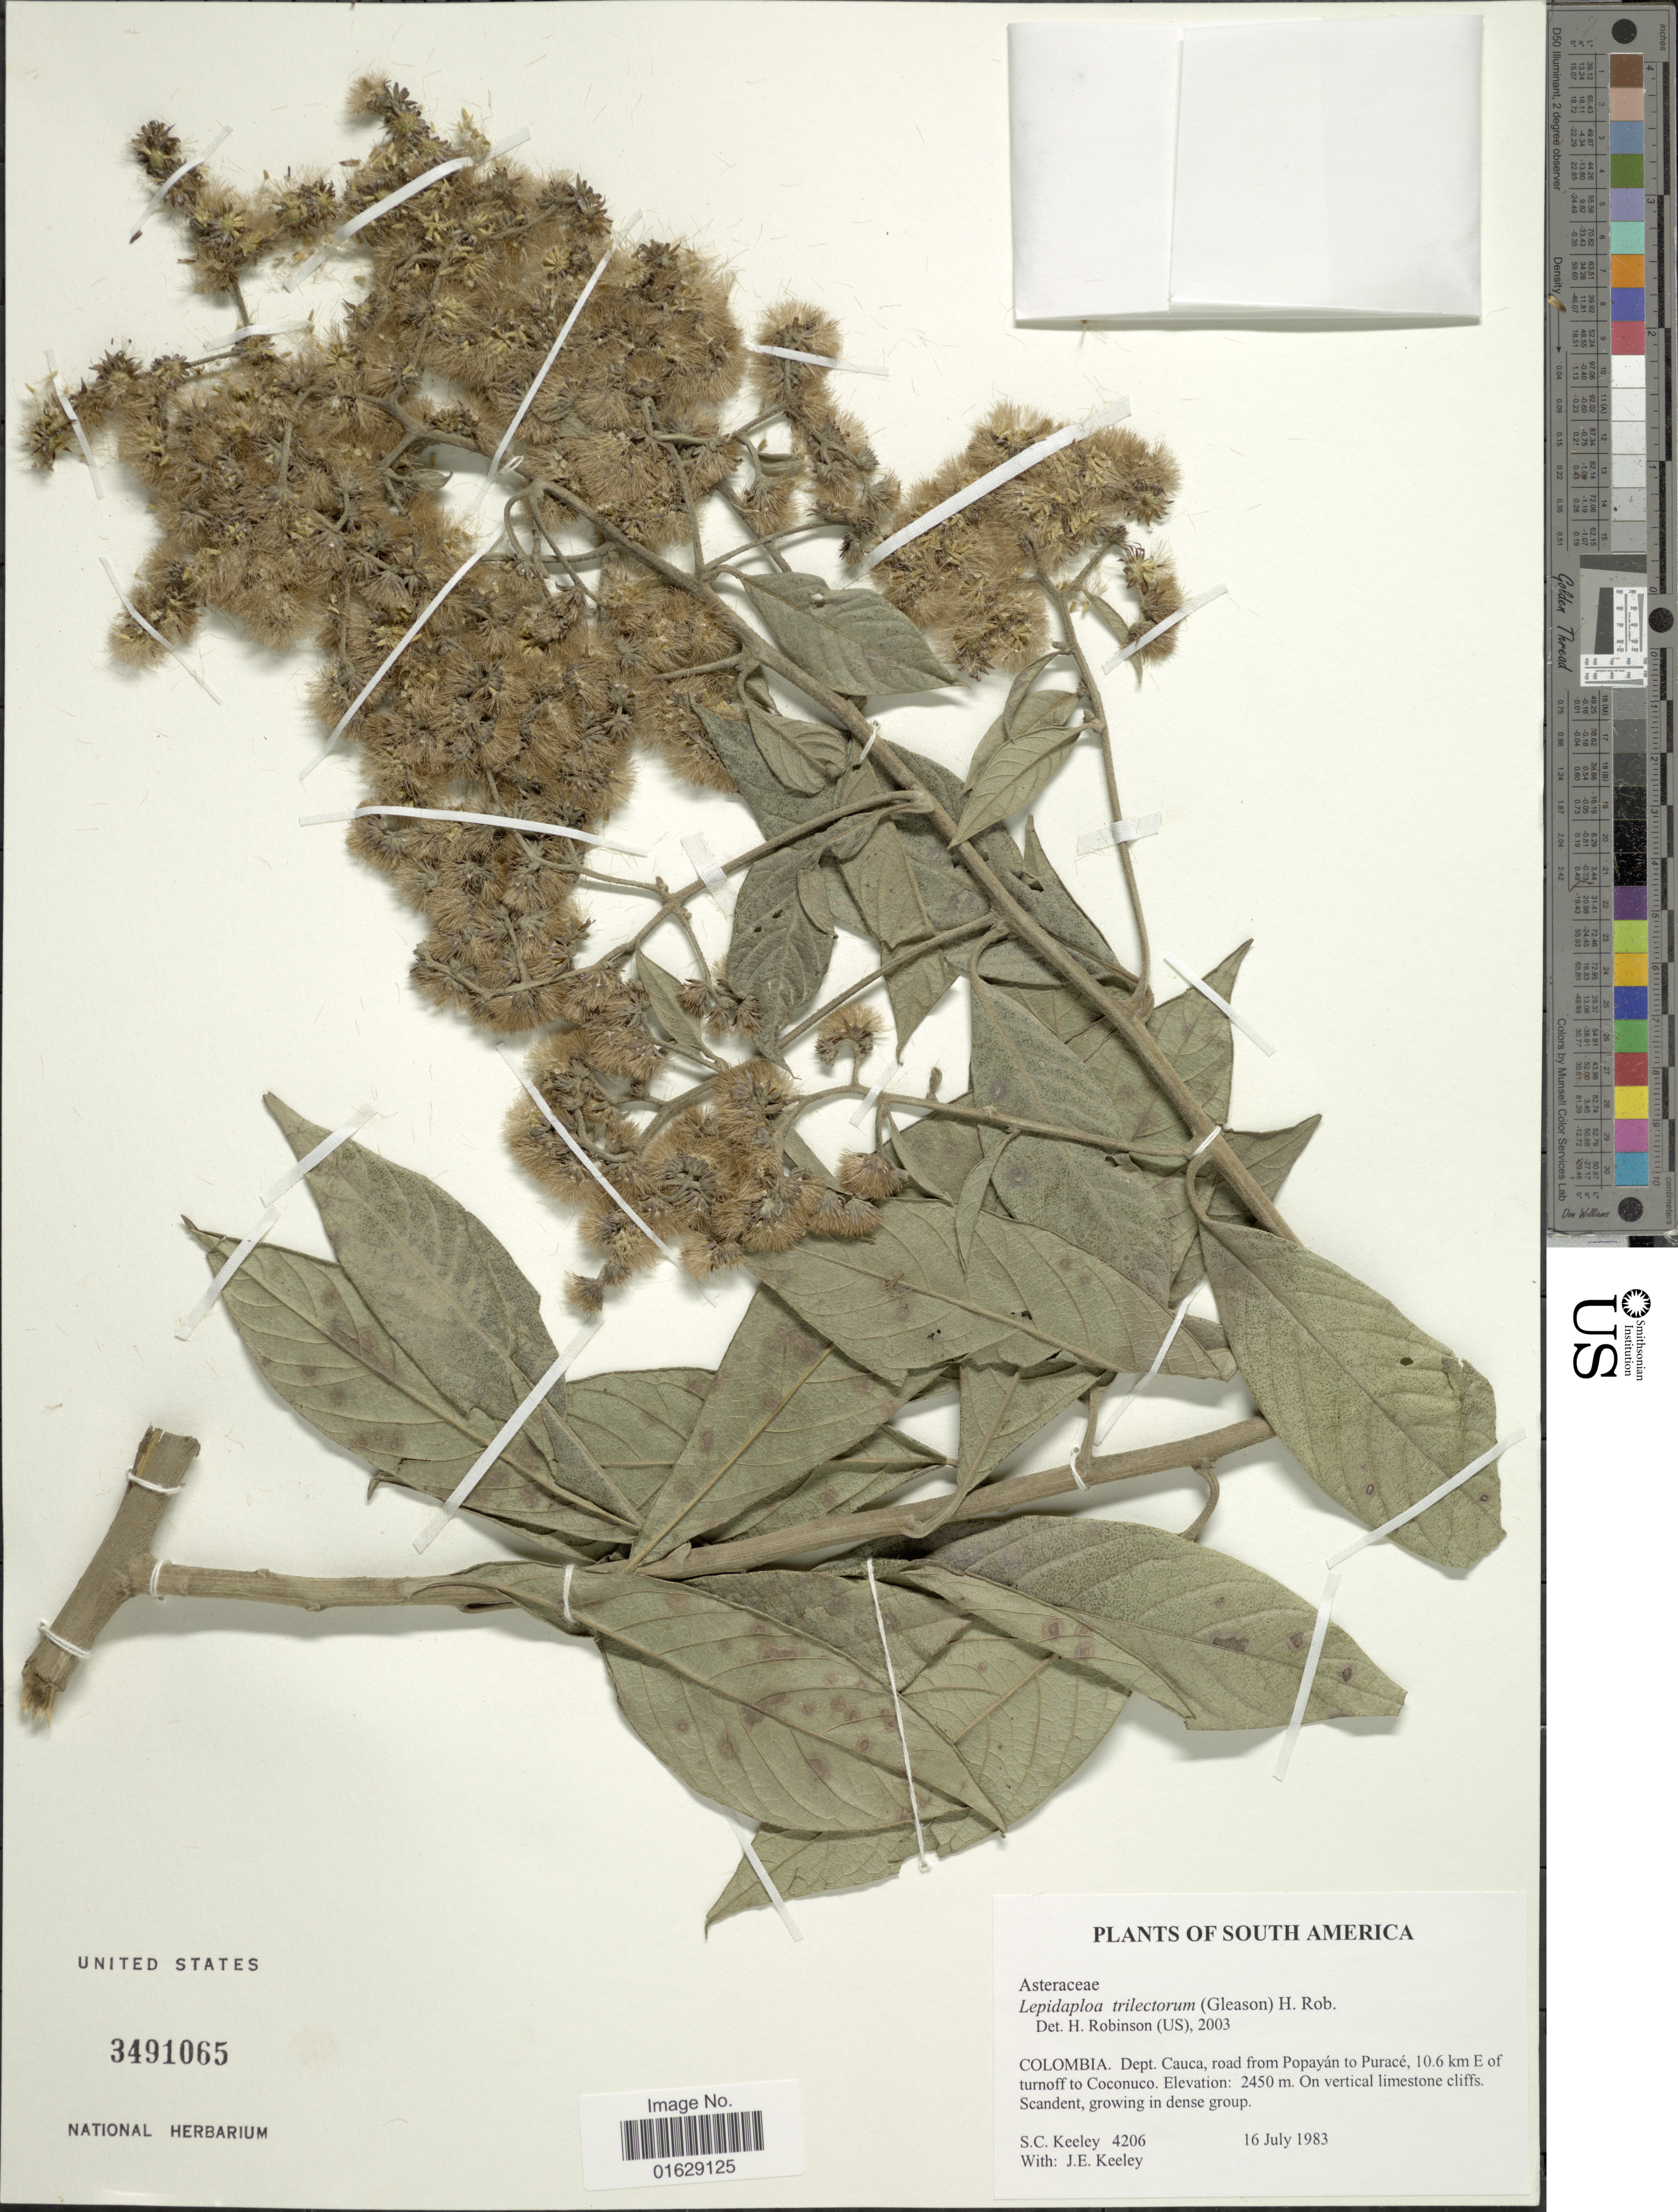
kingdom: Plantae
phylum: Tracheophyta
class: Magnoliopsida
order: Asterales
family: Asteraceae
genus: Lepidaploa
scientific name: Lepidaploa trilectorum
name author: (Gleason) H. Rob.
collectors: S. C. Keeley & J. E. Keeley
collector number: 4206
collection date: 1983-07-16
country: Colombia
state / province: Cauca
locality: Dept. Cauca, road from Popayan to Purace, 10.6 km E of turnoff to Coconuco.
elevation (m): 2450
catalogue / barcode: US 3491065